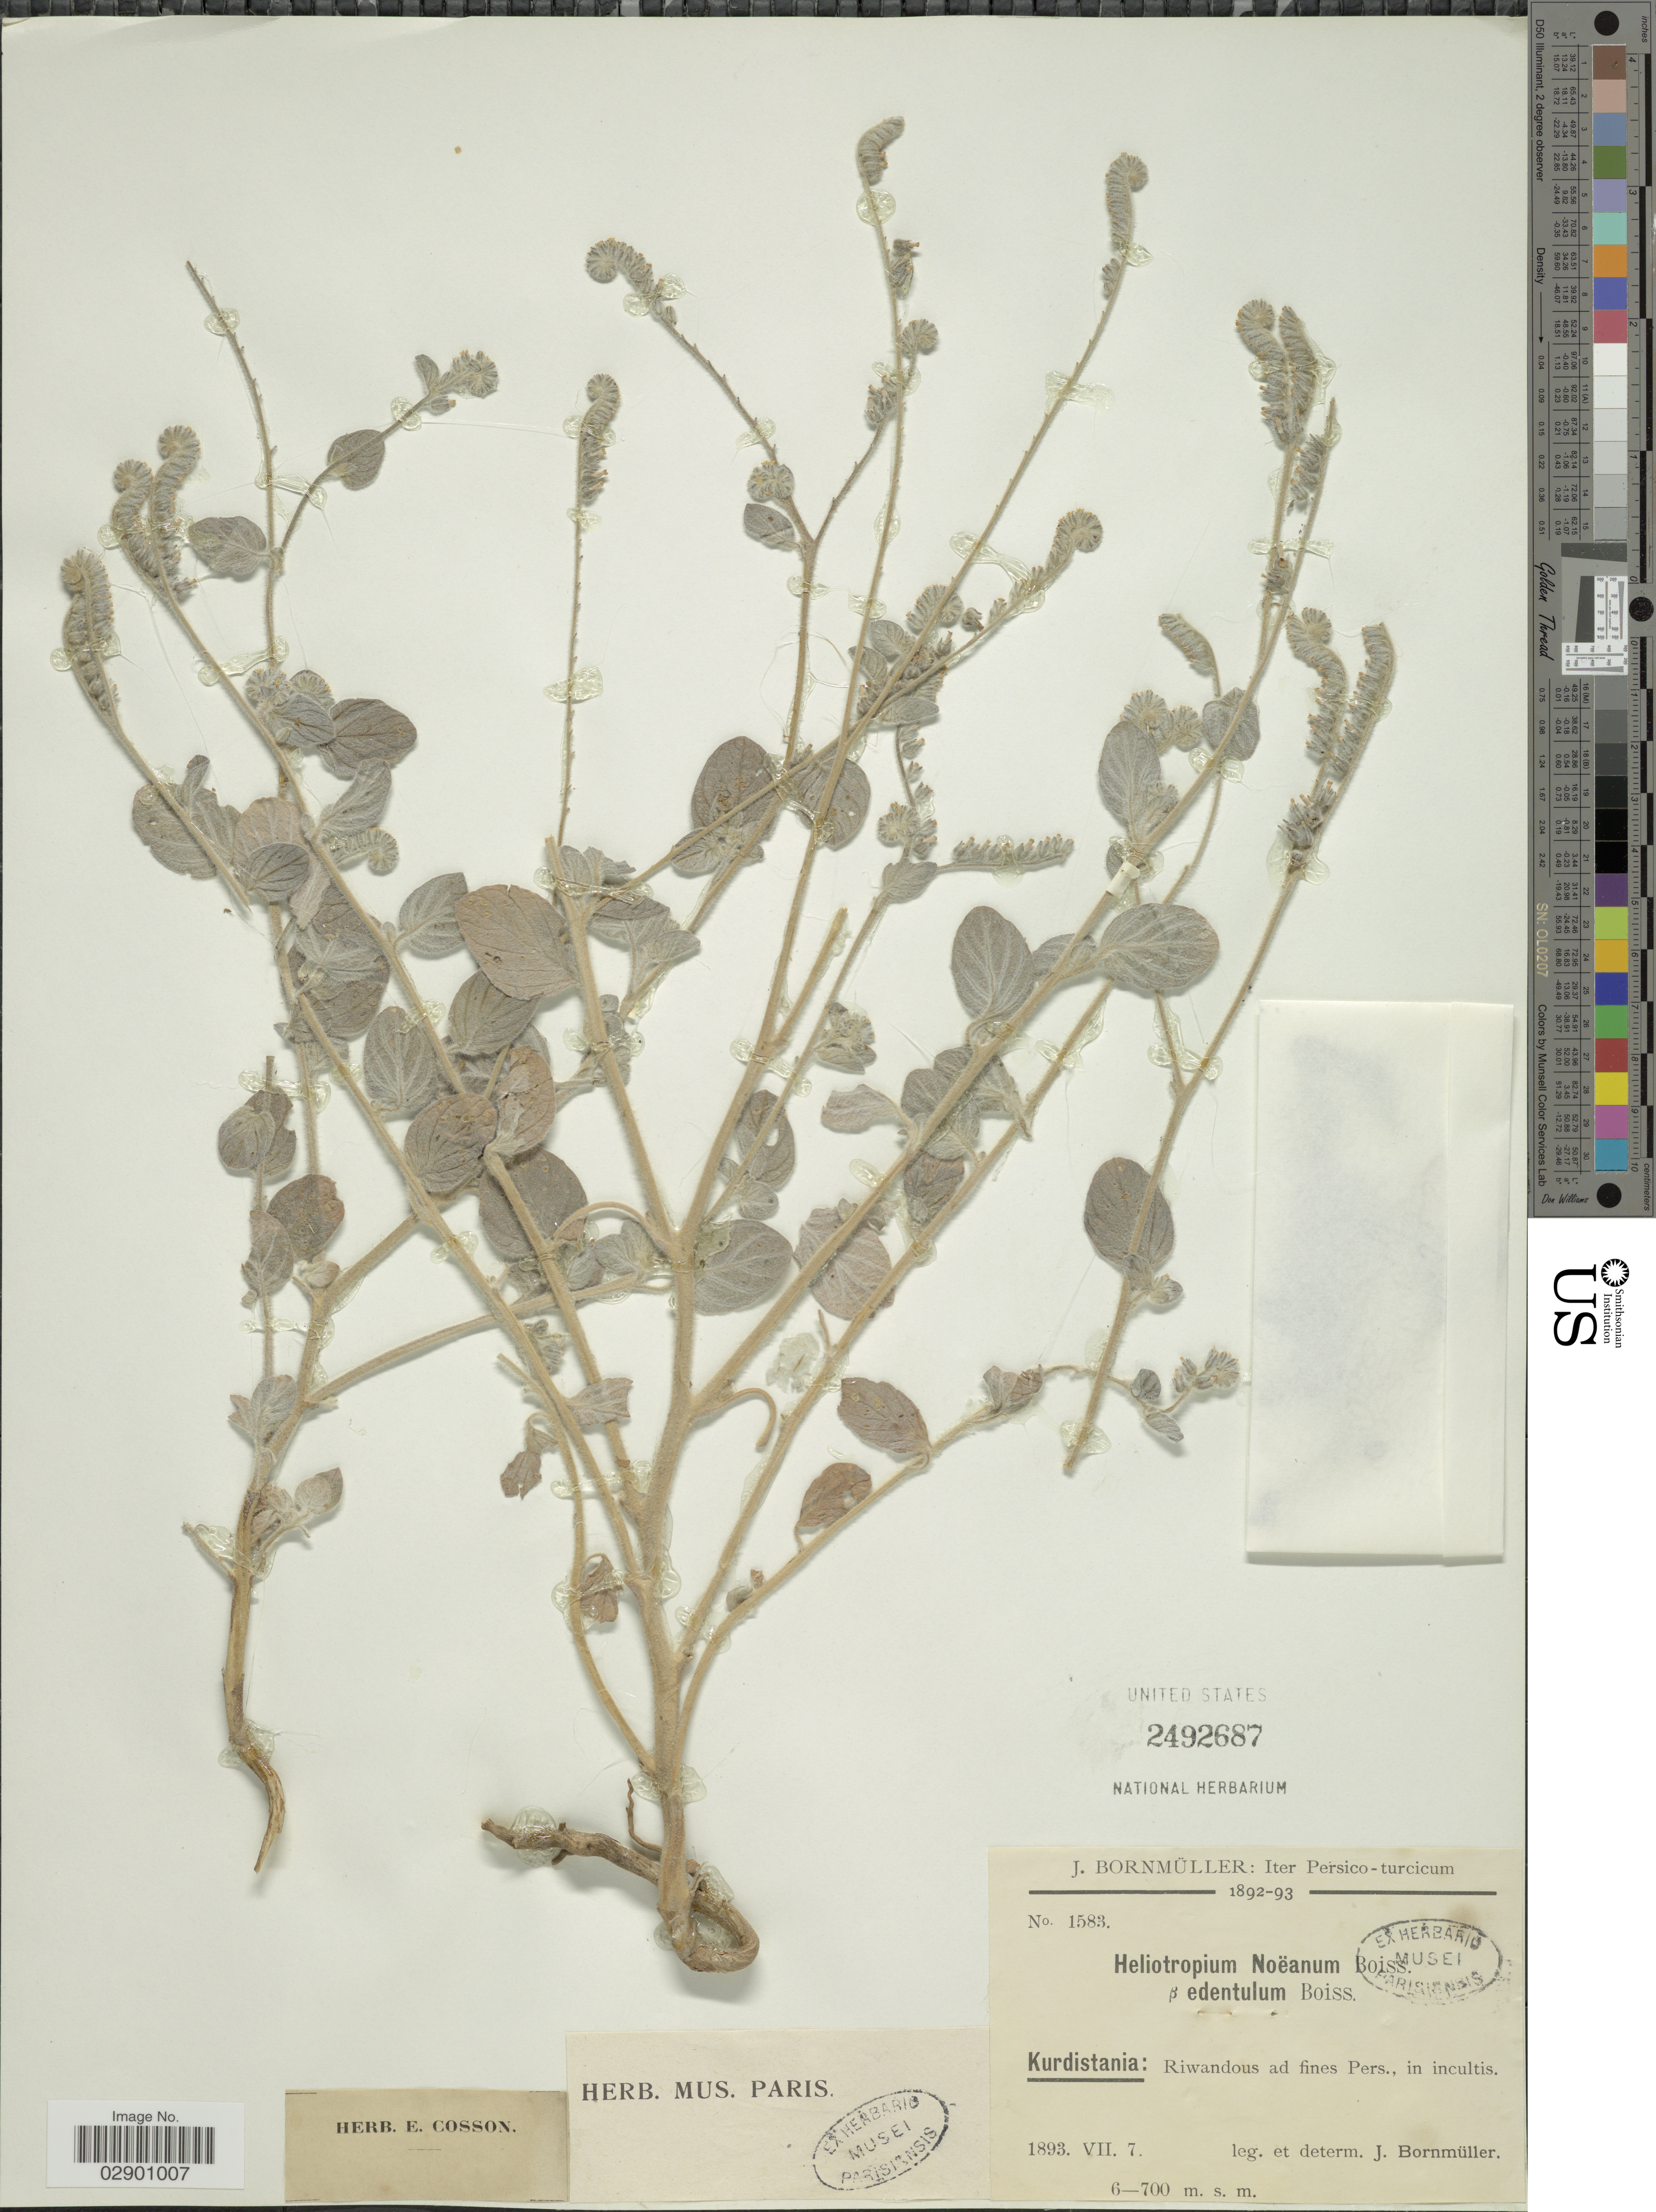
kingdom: Plantae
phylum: Tracheophyta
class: Magnoliopsida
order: Boraginales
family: Heliotropiaceae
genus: Heliotropium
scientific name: Heliotropium noeanum var. edentatum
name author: Boiss.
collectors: J. Bornmüller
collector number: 1583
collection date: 1893-07-07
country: Iran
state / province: Kurdistan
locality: Persico-turcicum. Kurdistania: Riwandous ad fines Pers., in incultis.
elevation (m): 600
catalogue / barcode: US 2492687